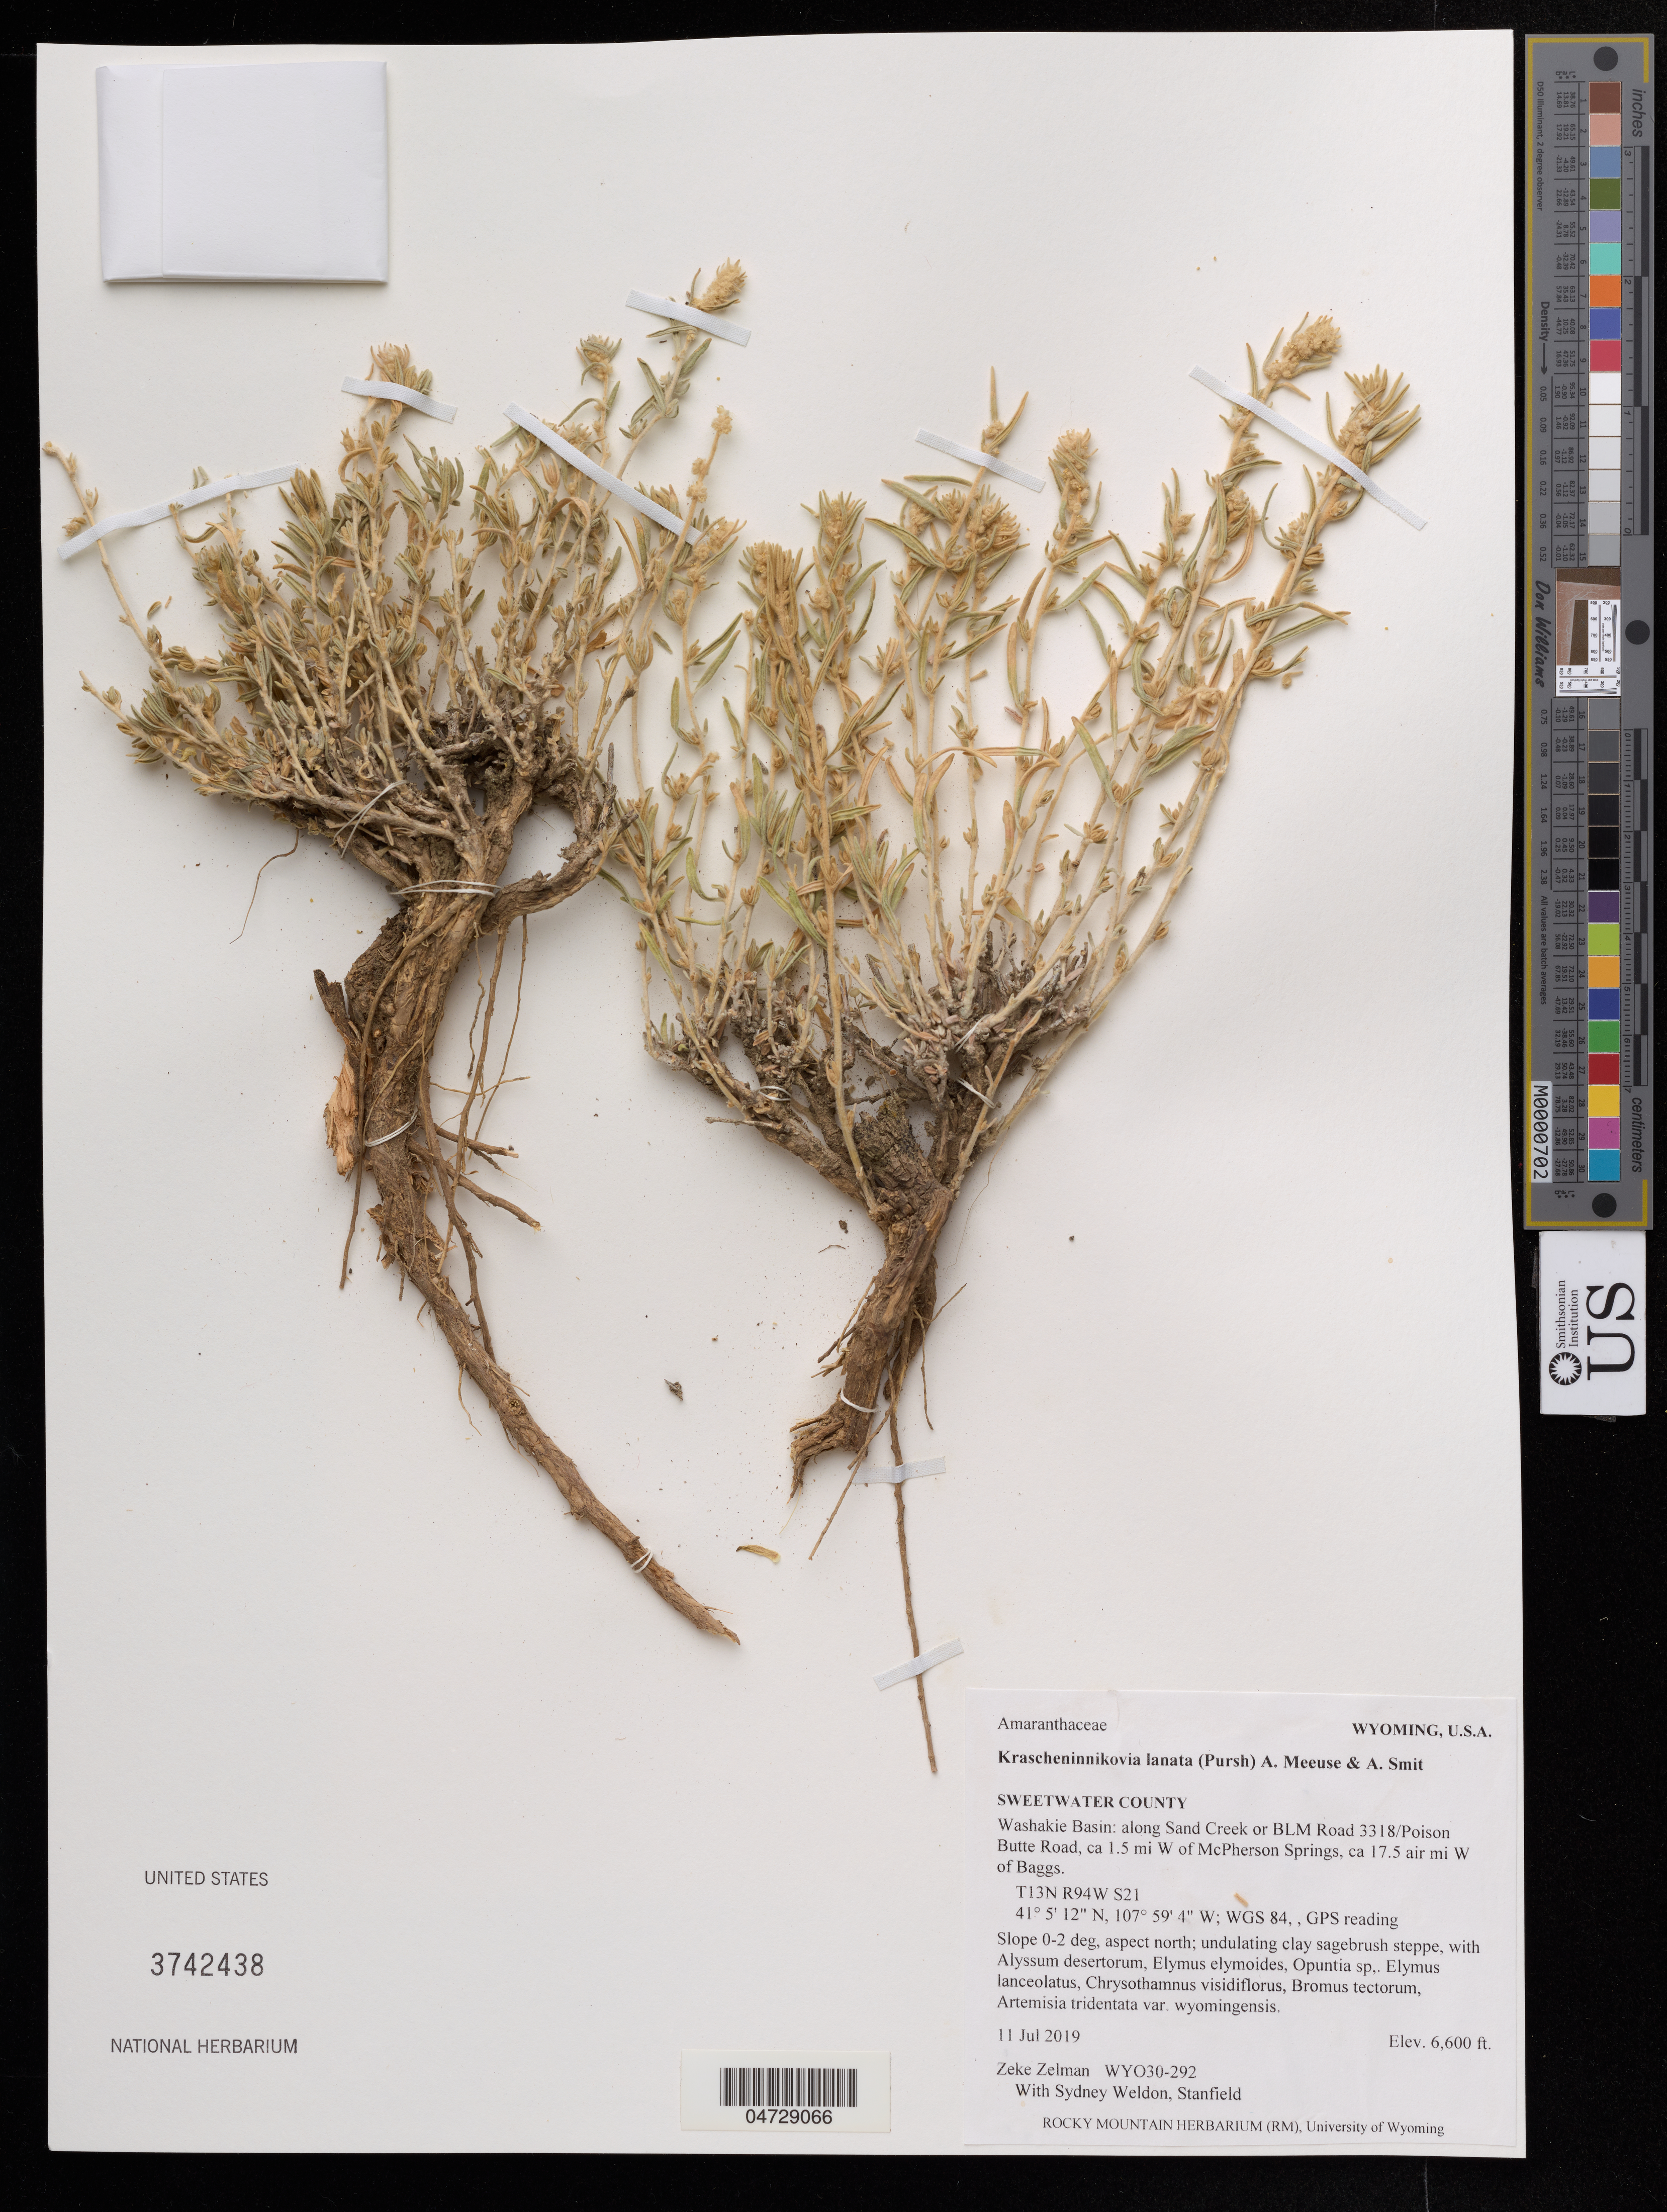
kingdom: Plantae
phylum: Tracheophyta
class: Magnoliopsida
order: Caryophyllales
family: Amaranthaceae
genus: Krascheninnikovia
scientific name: Krascheninnikovia lanata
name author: (Pursh) A. Meeuse & A.Smit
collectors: Z. Zelman, S. Weldon & Stanfield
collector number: WYO30-292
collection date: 2019-07-11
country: United States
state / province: Wyoming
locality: Washakie Basin: along Sand Creek of BLM Road 3318/Poison Butte Road, ca 1.5 mi W of McPherson Springs, ca 17.5 air mi W of Baggs.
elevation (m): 2012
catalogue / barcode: US 3742438